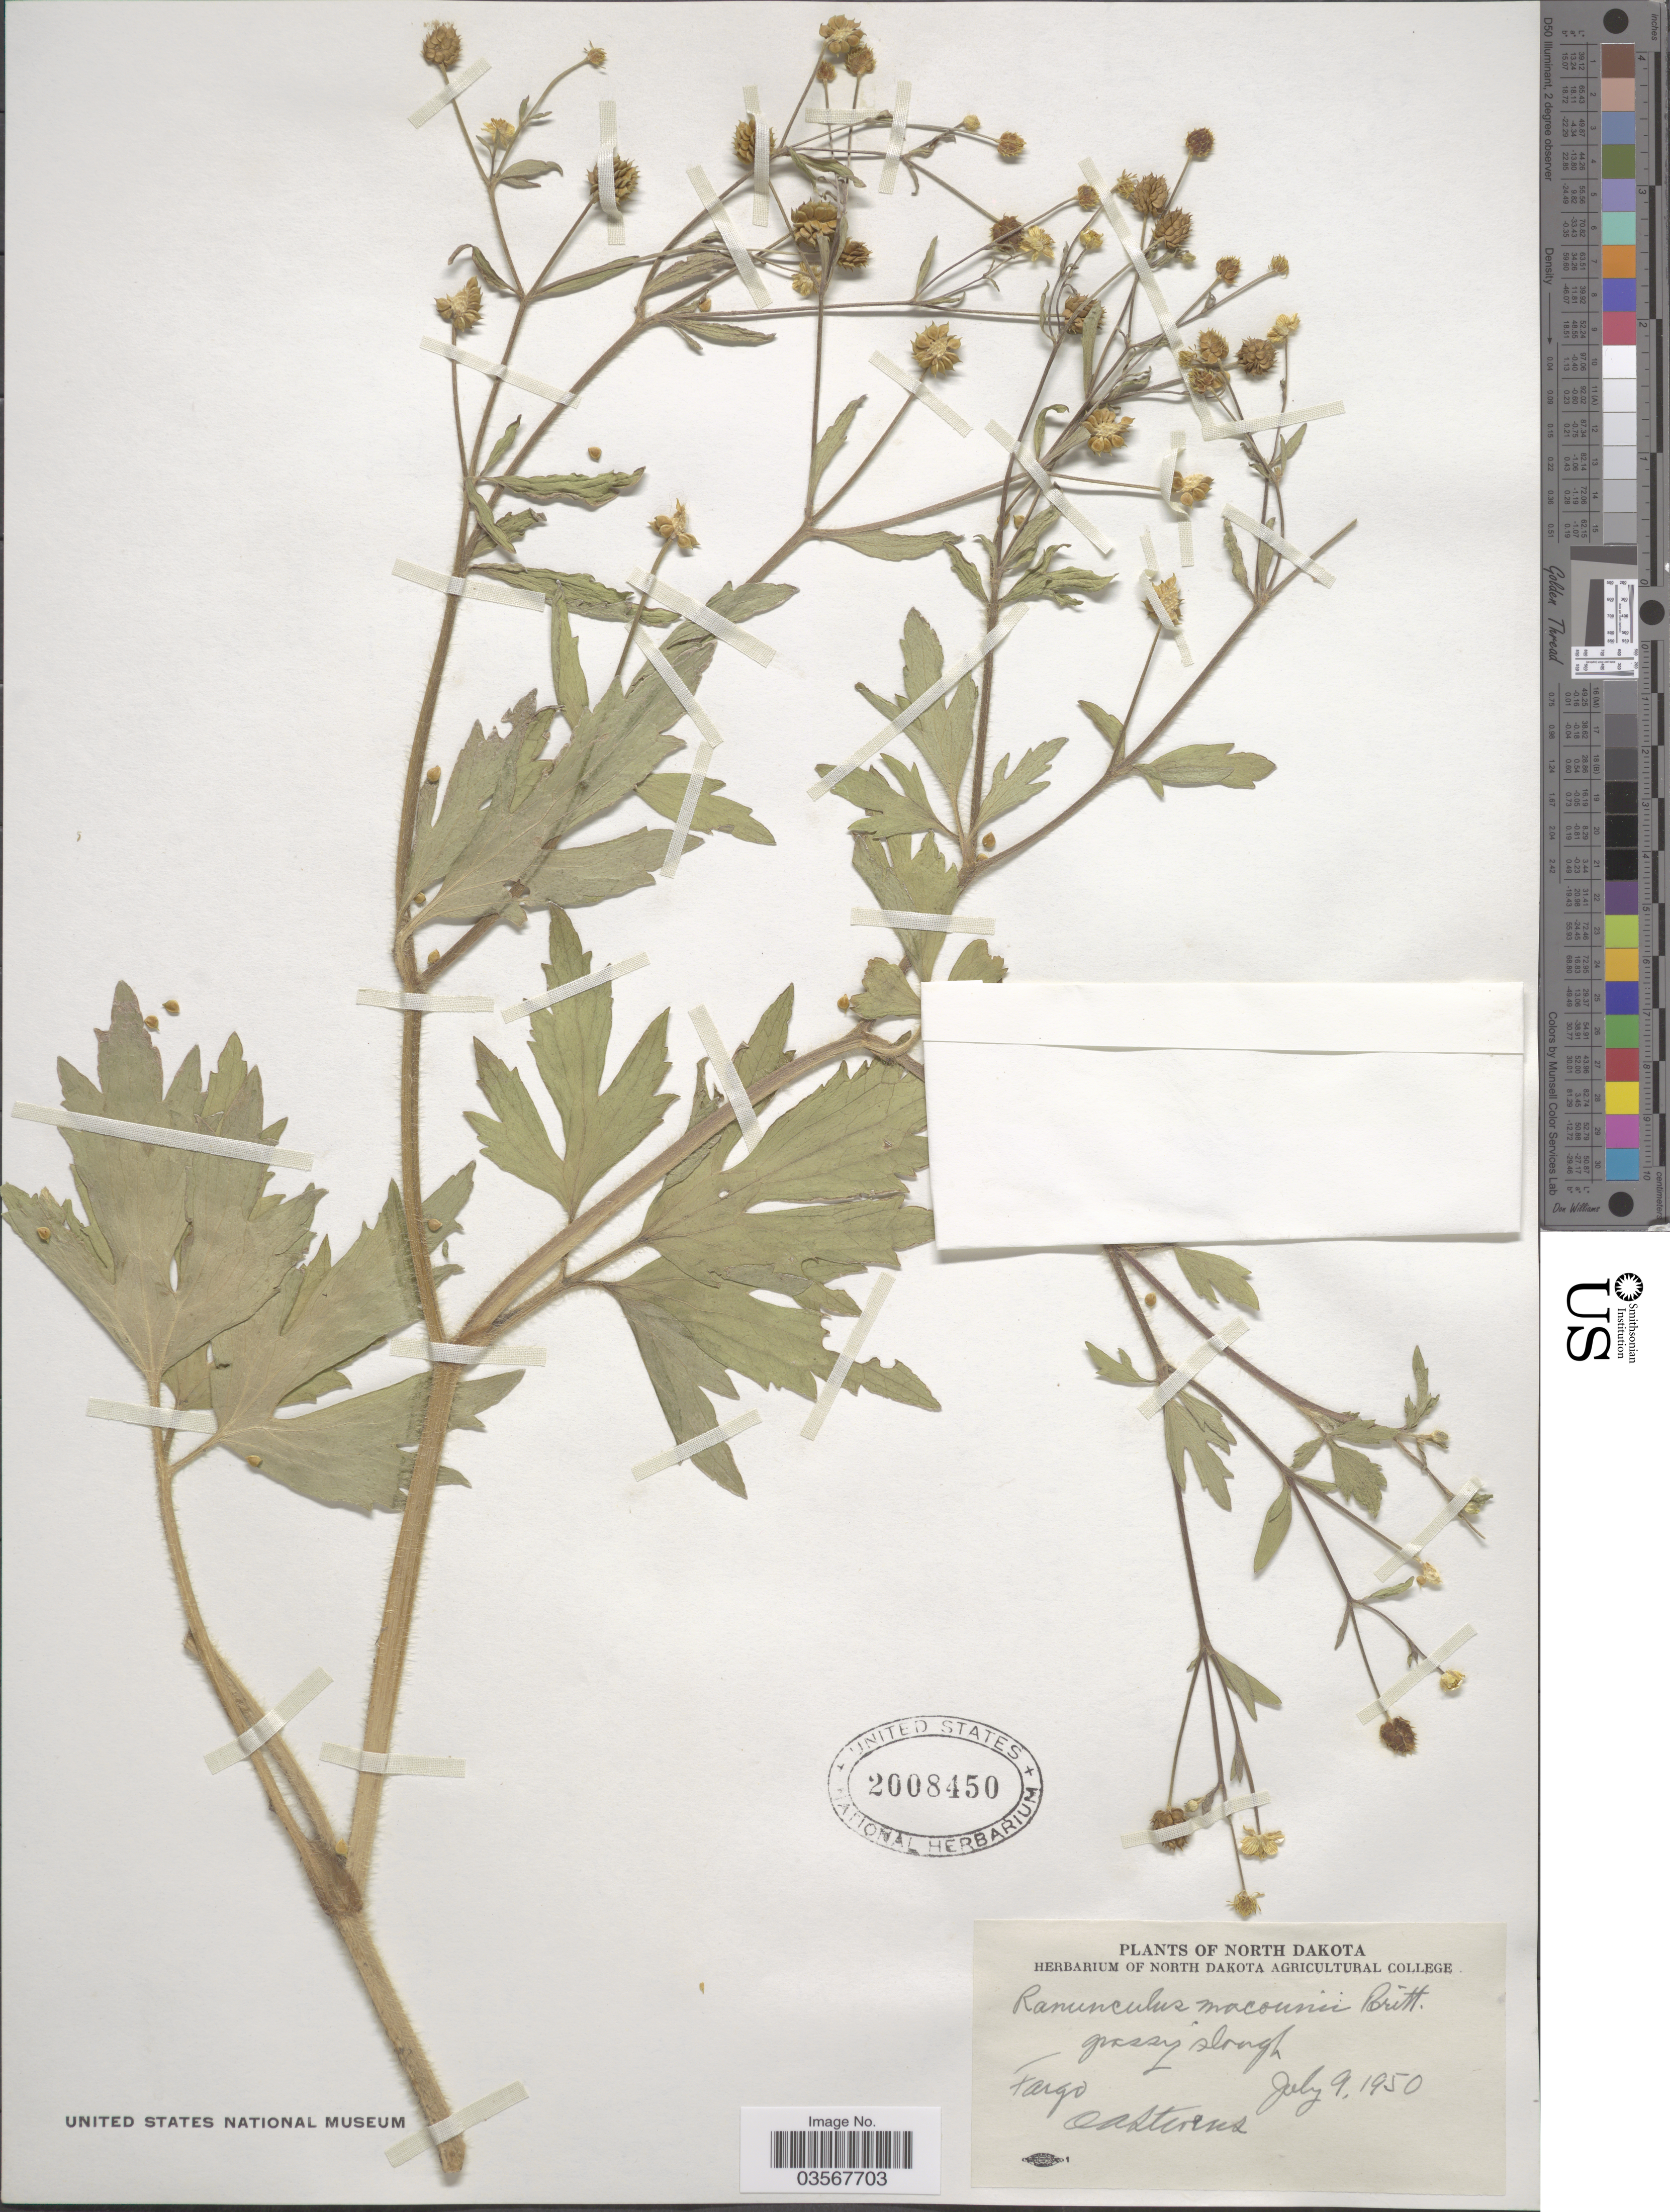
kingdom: Plantae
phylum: Tracheophyta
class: Magnoliopsida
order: Ranunculales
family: Ranunculaceae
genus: Ranunculus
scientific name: Ranunculus macounii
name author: Britton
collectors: O. A. Stevens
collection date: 1950-07-09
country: United States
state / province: North Dakota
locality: Fargo.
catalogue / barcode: US 2008450